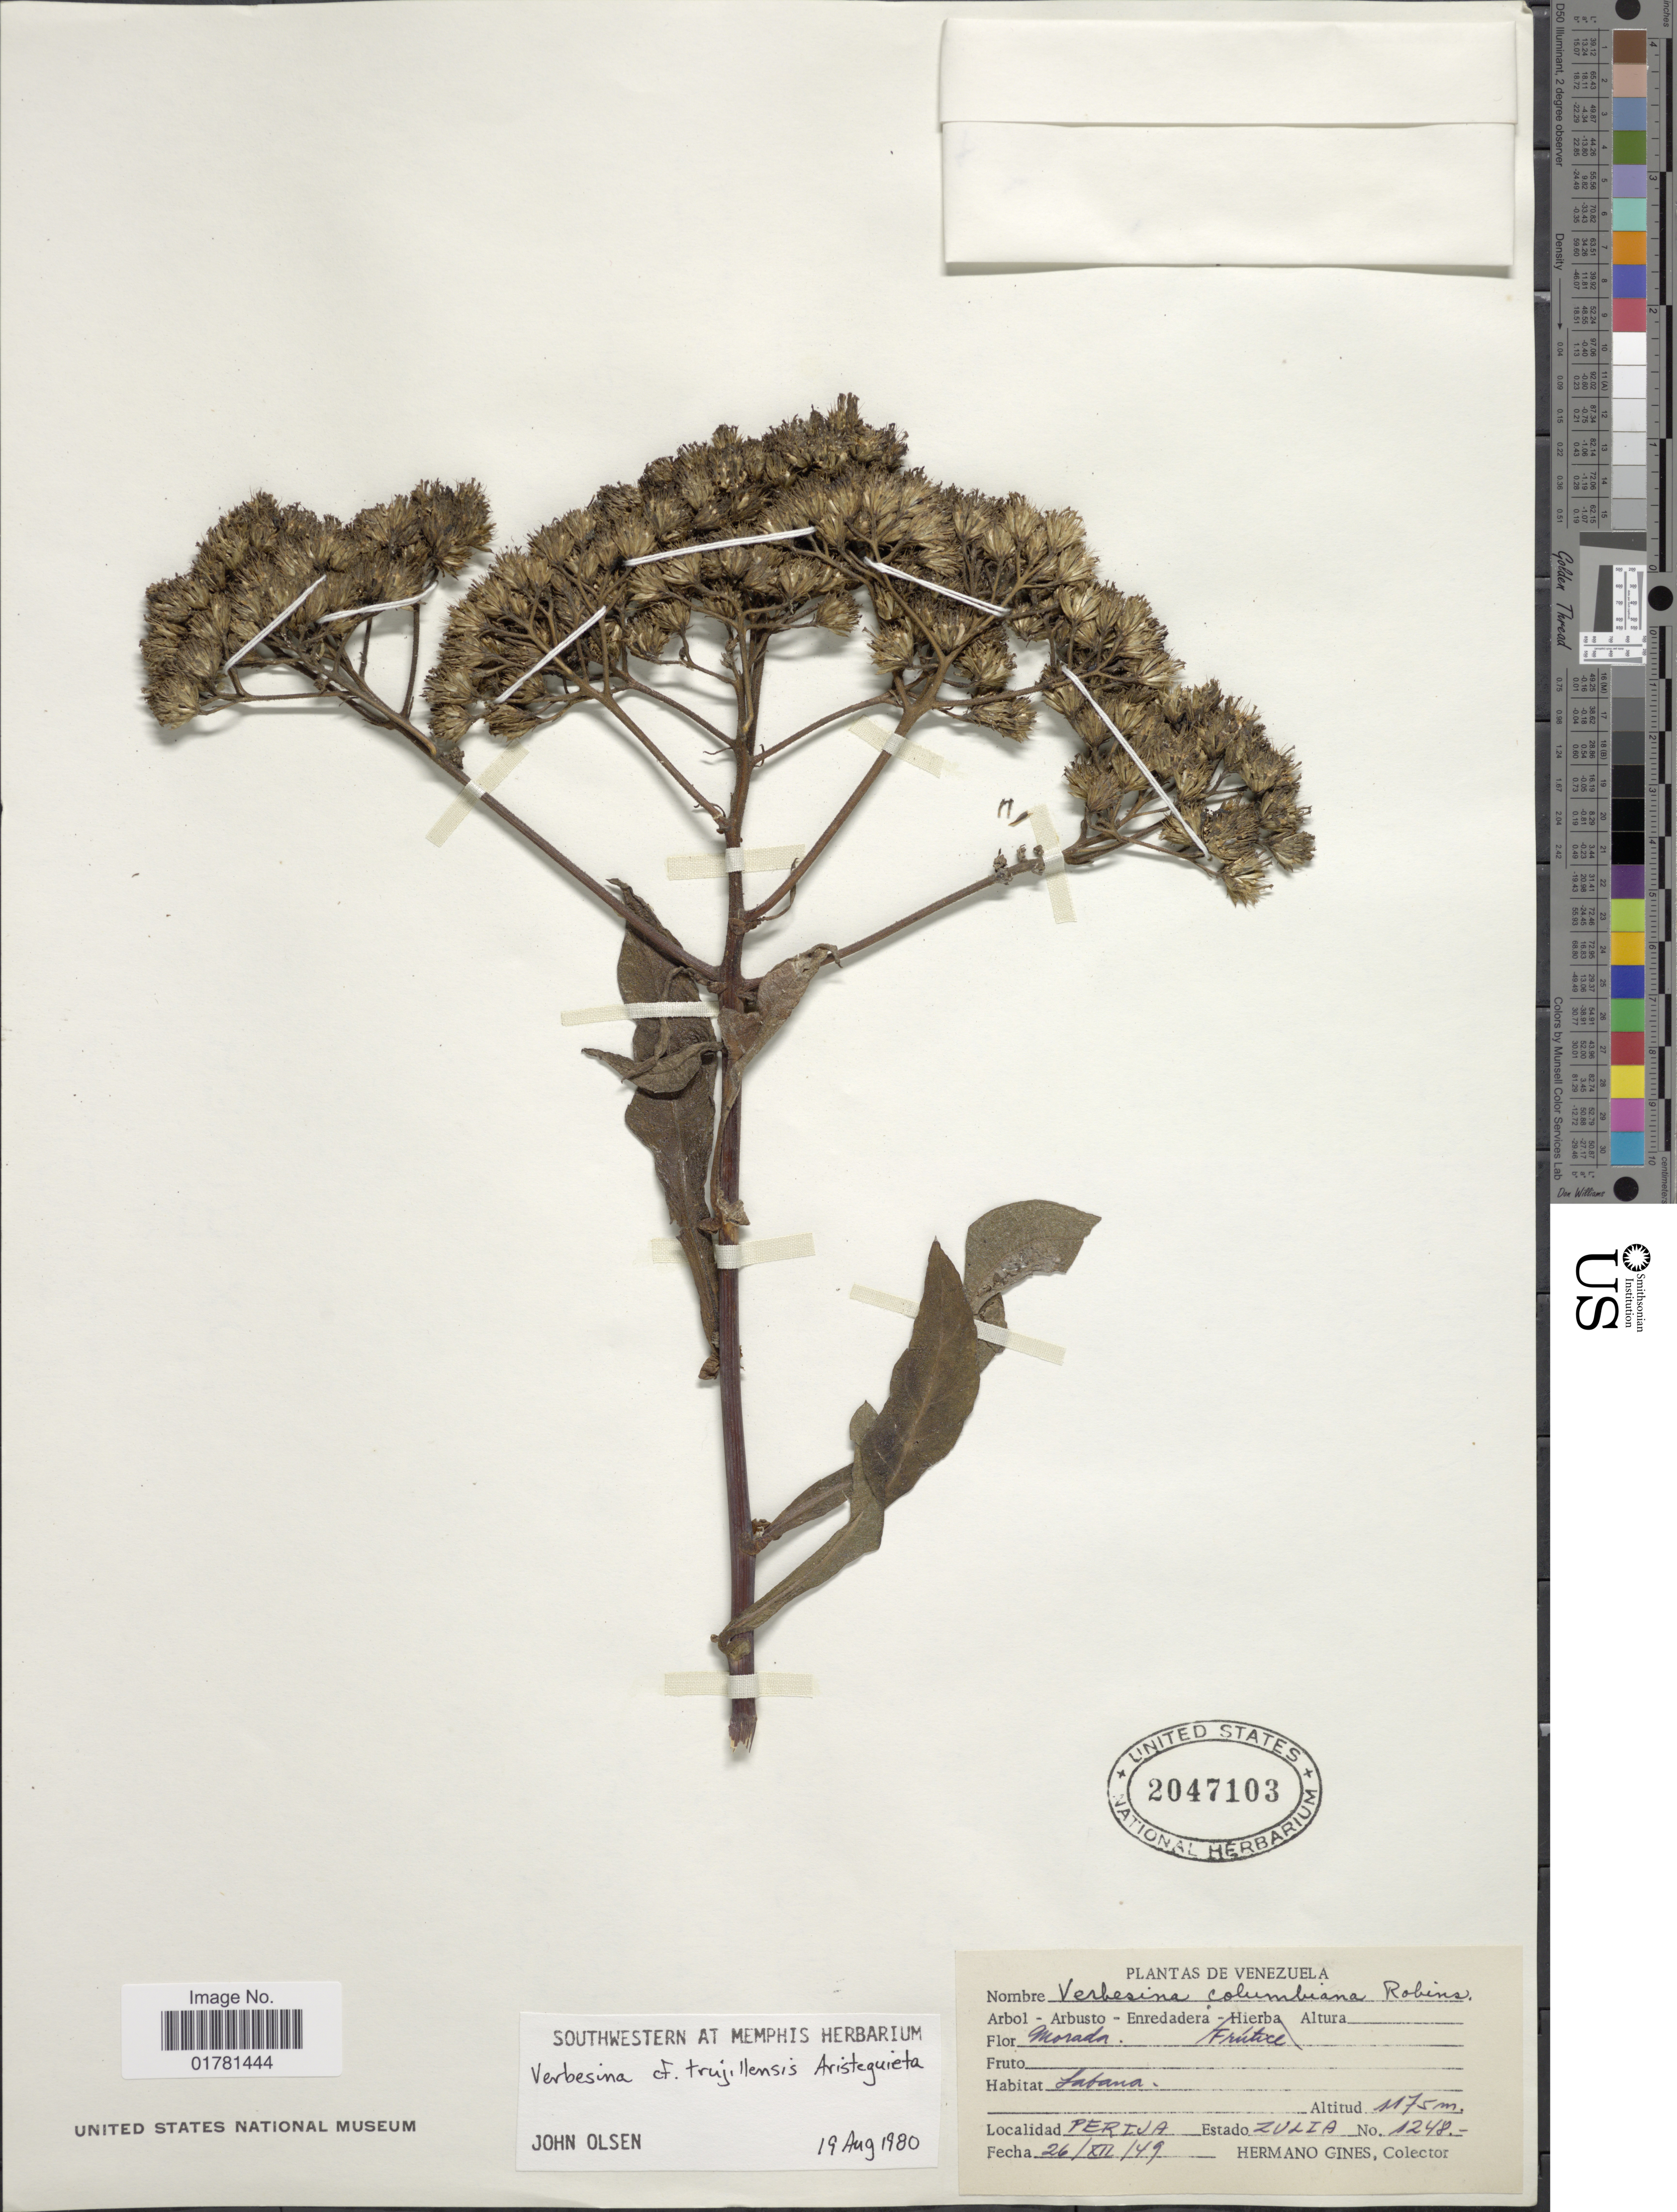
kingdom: Plantae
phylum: Tracheophyta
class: Magnoliopsida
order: Asterales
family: Asteraceae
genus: Verbesina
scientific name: Verbesina trujillensis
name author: Aristeg. in Lasser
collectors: Bro. Gines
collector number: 1248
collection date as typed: Transcribed d/m/y: 26/12/49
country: Venezuela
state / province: Zulia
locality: Perija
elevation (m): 1175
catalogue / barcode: US 2047103